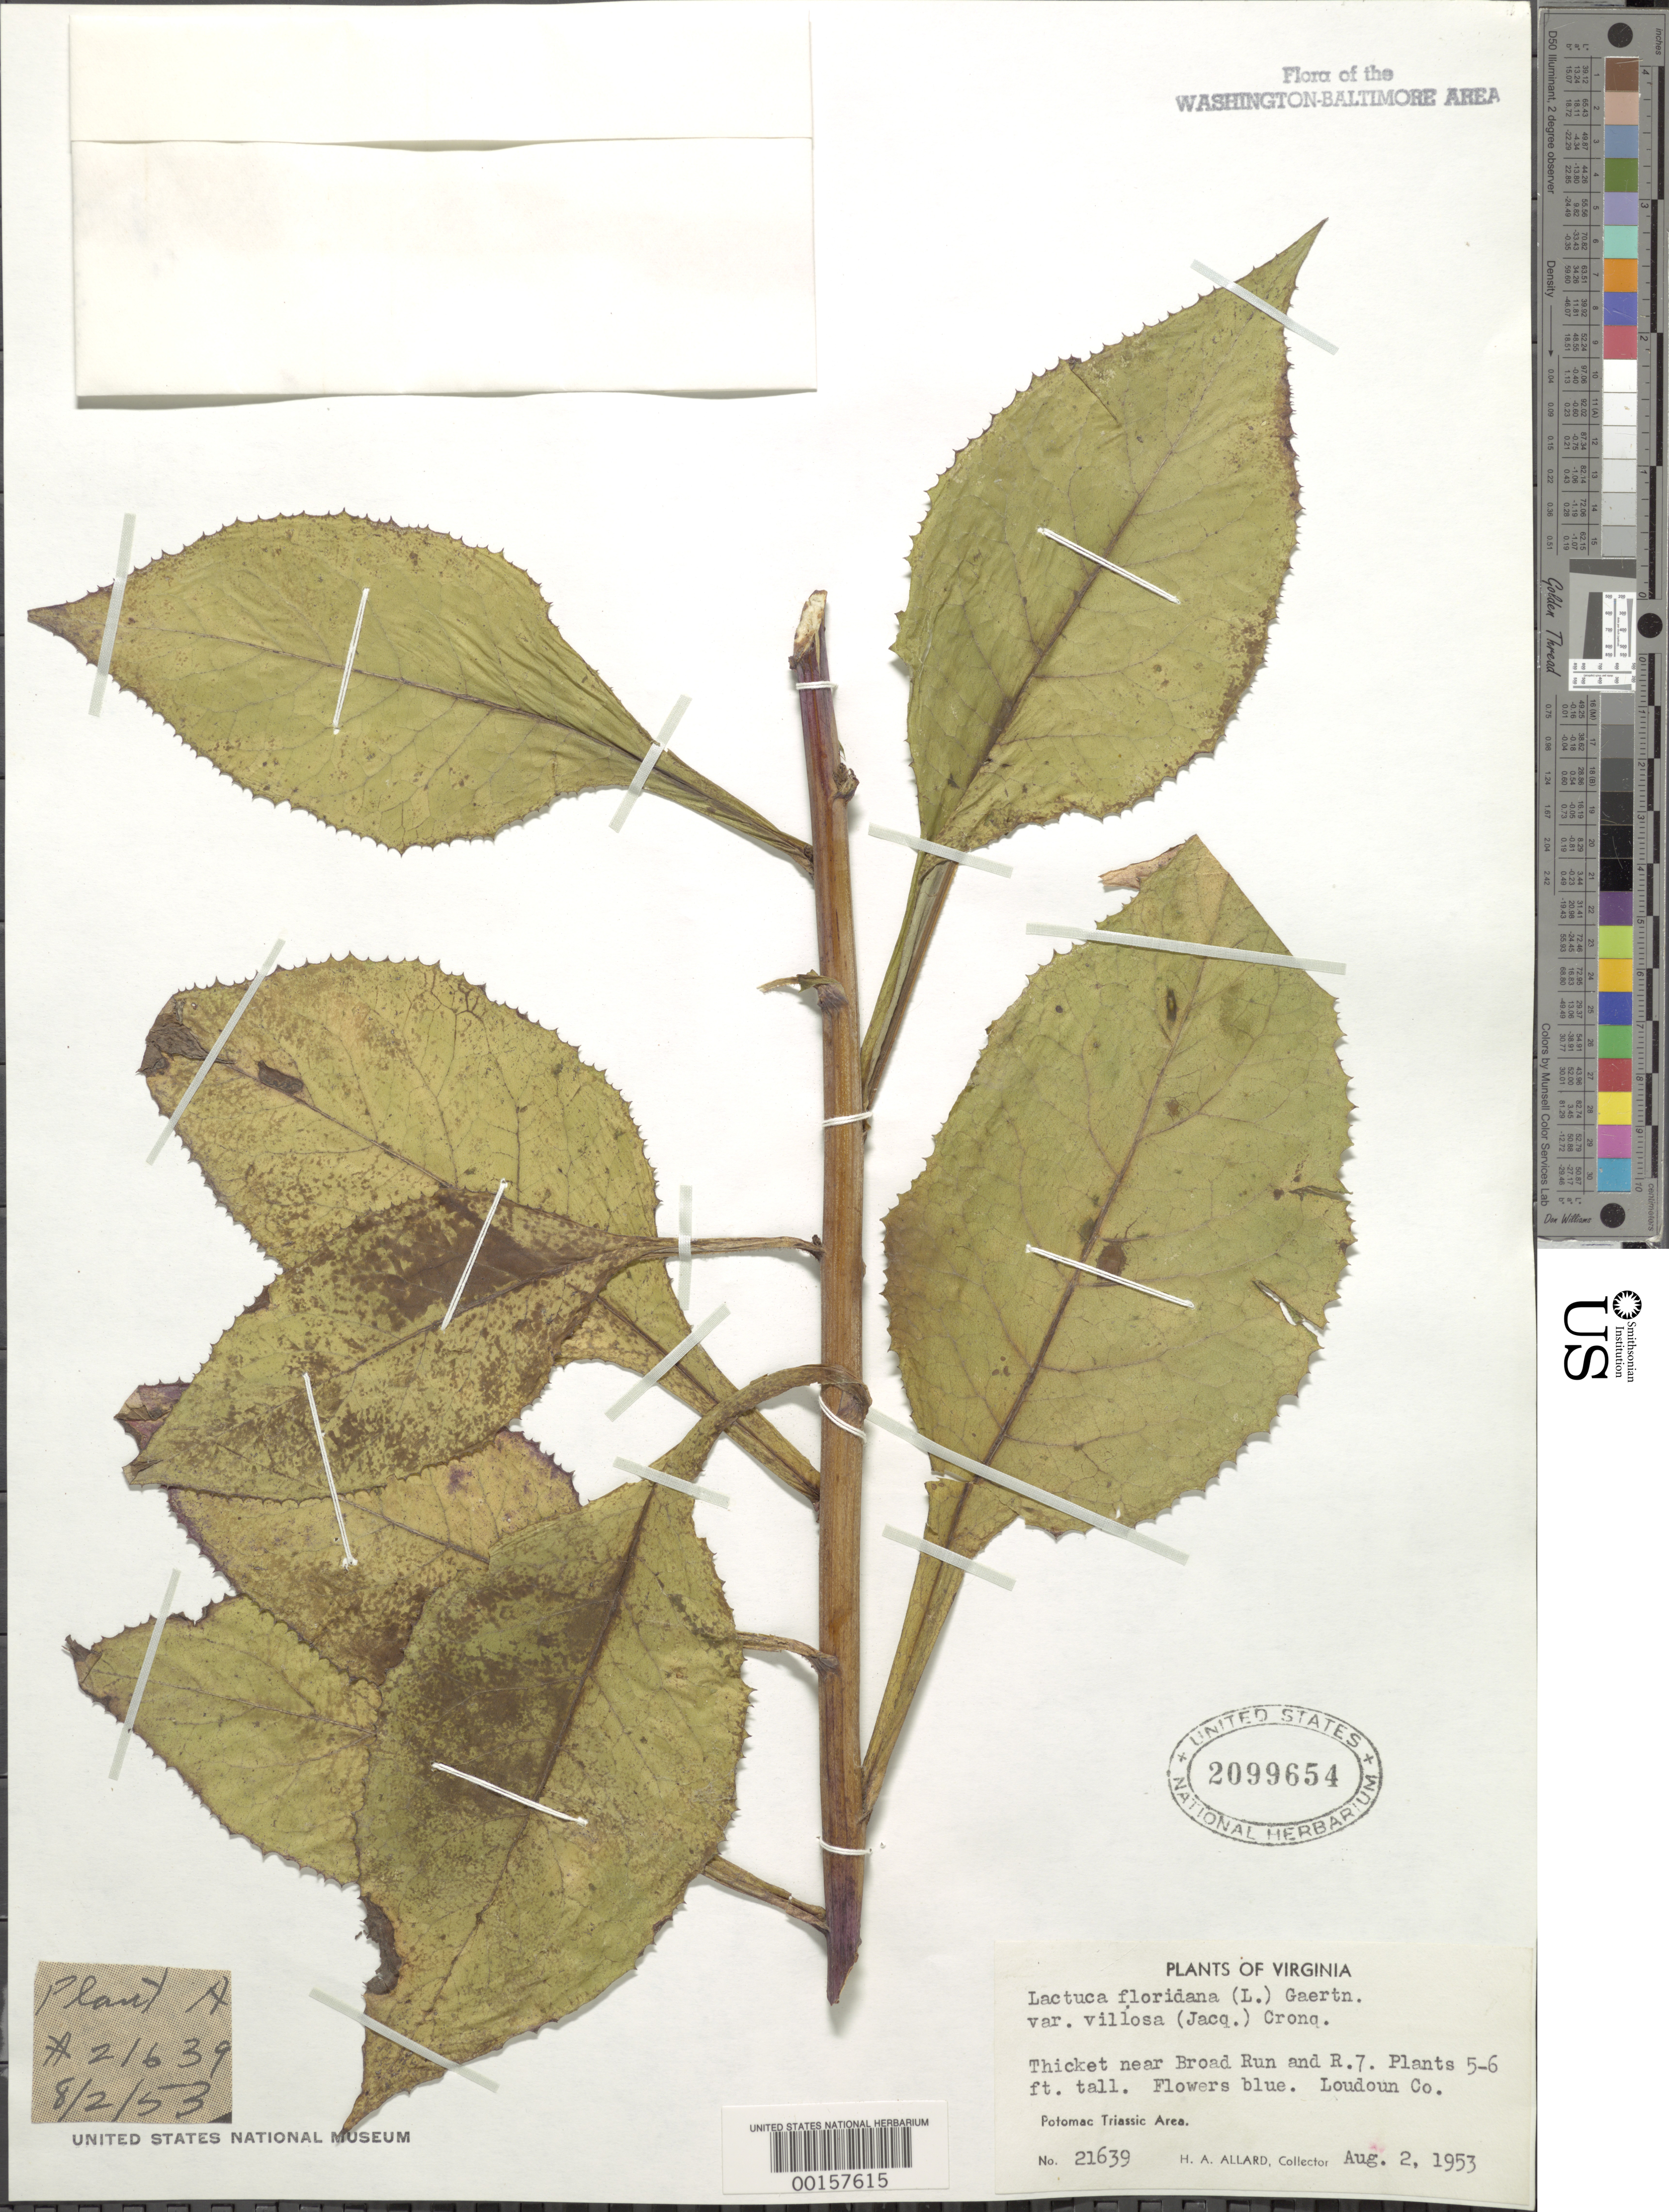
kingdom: Plantae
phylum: Tracheophyta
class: Magnoliopsida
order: Asterales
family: Asteraceae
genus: Lactuca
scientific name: Lactuca floridana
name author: (L.) Gaertn.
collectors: H. A. Allard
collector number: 21639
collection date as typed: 02 Aug 1953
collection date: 1953-08-02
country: United States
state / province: Virginia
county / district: Loudoun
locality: Near Broad Run and Rt. 7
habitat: Thicket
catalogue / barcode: US 2099654